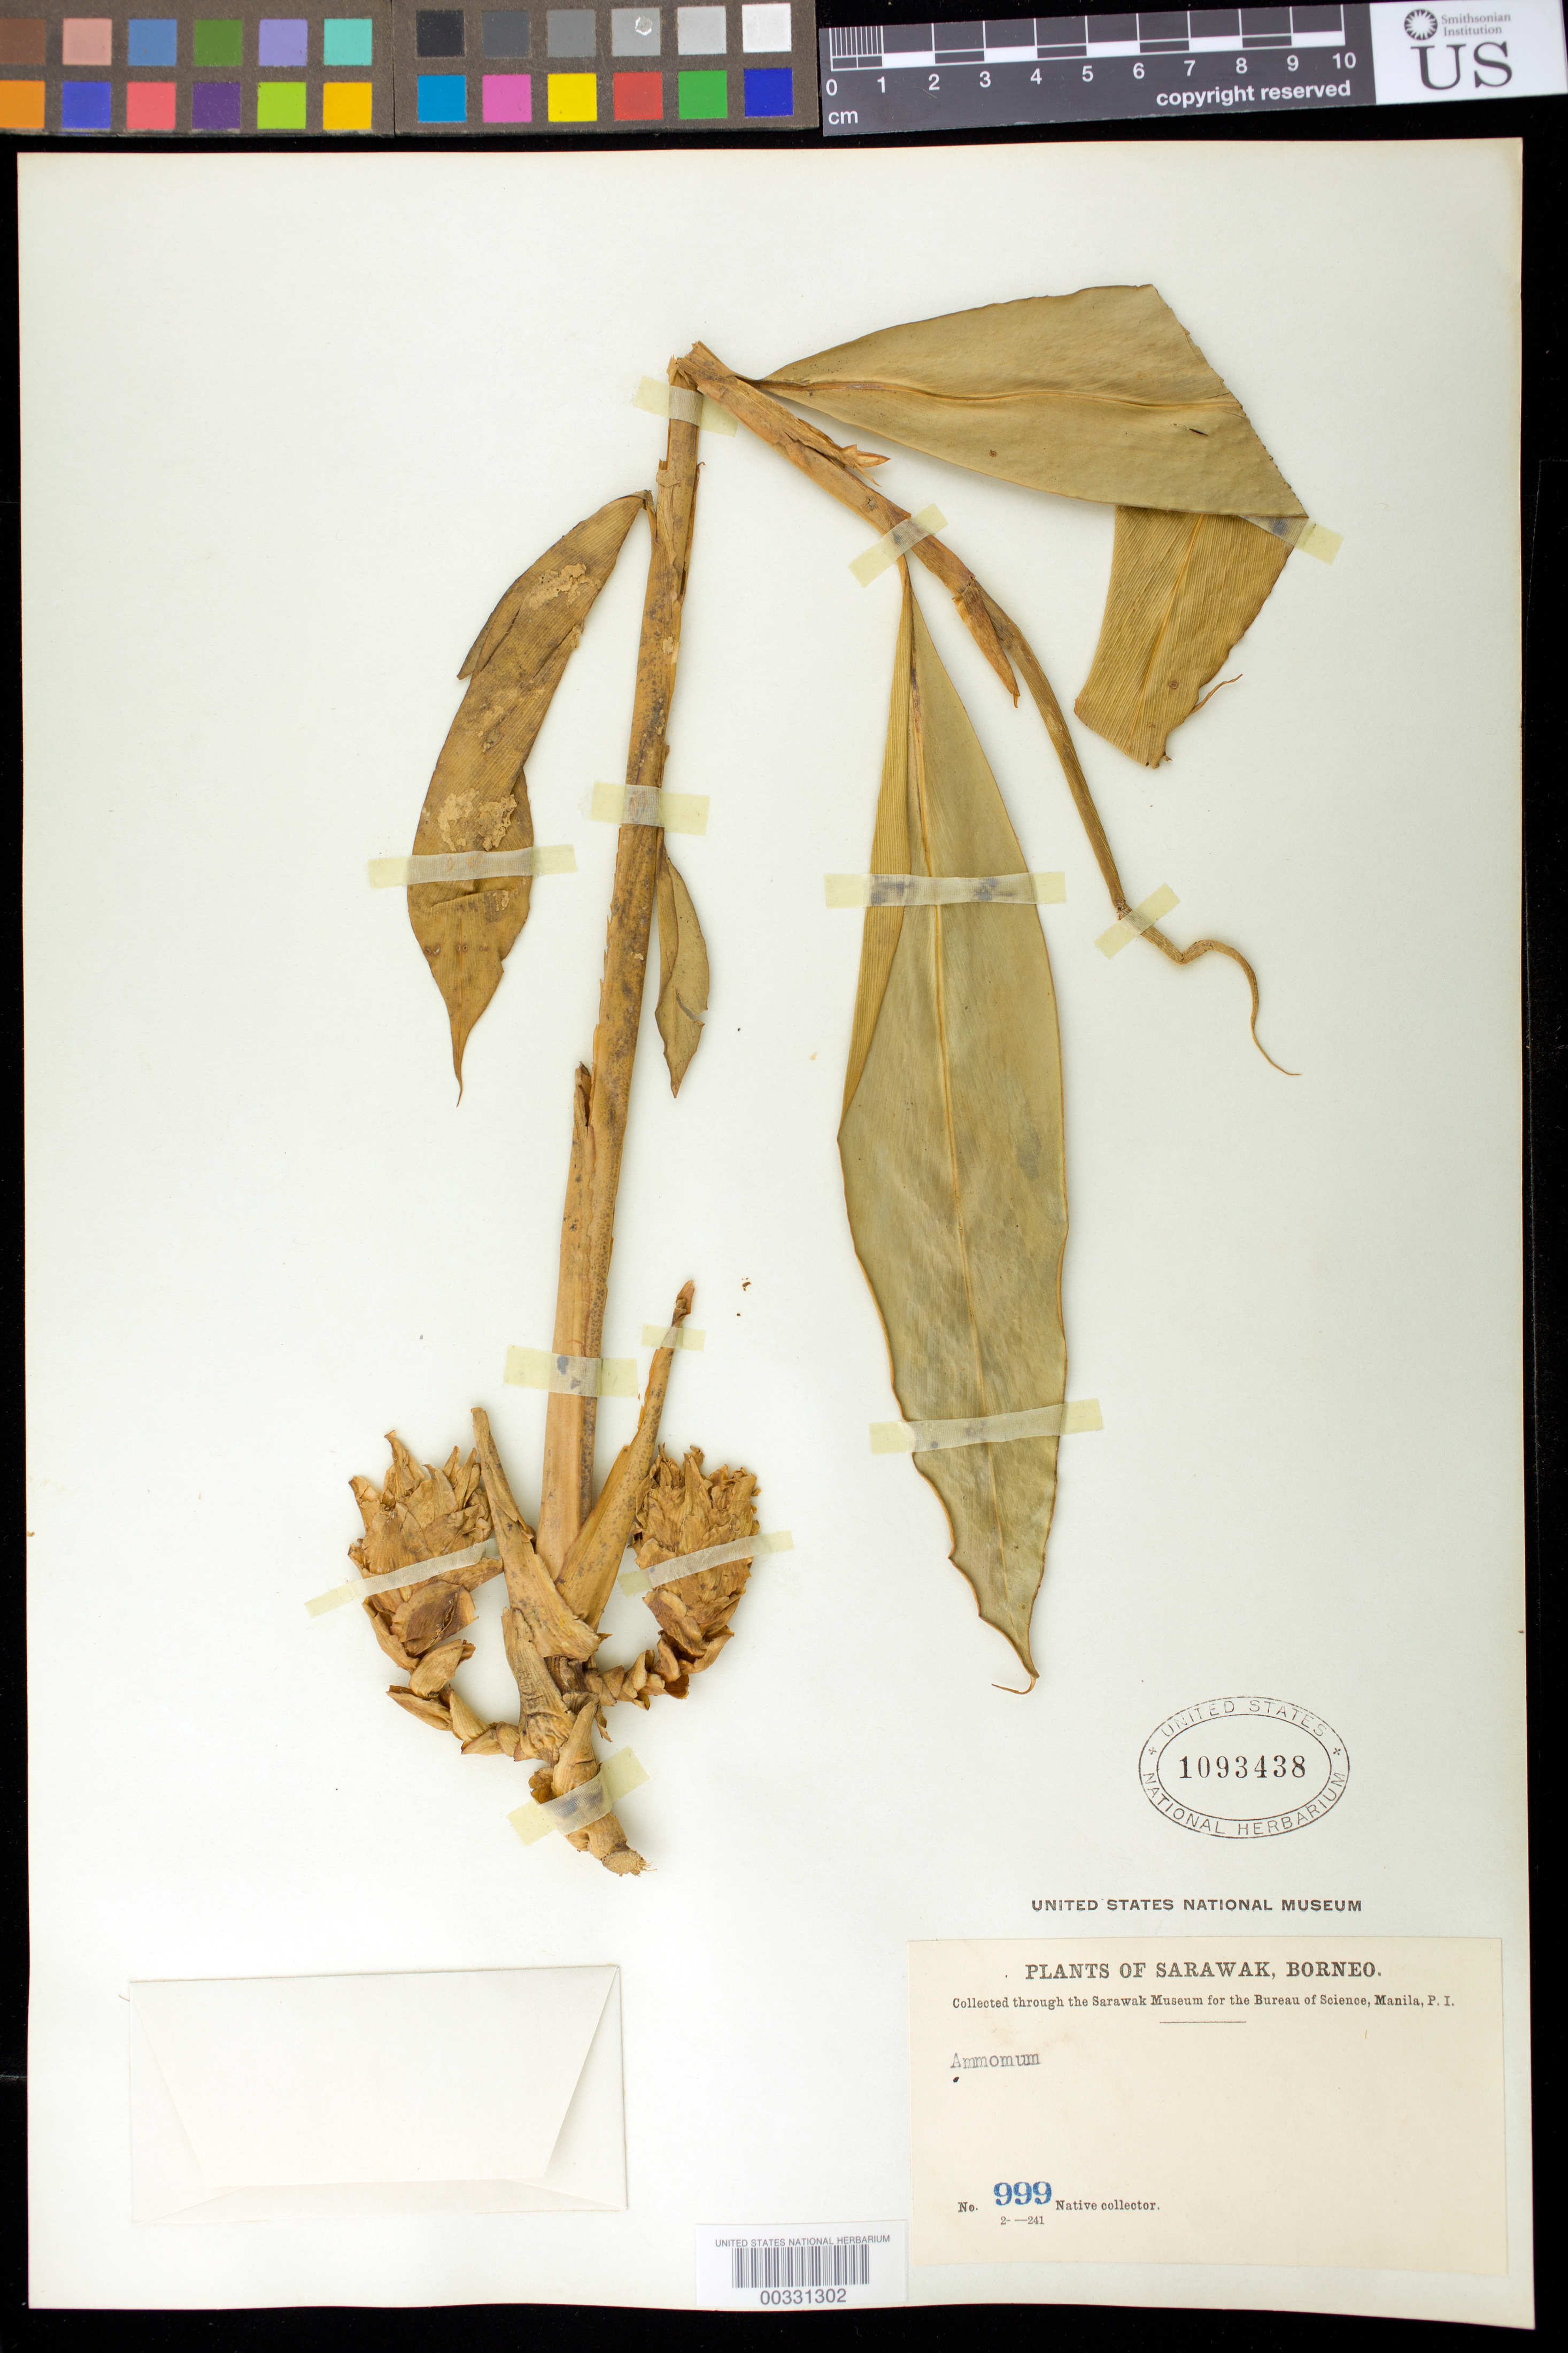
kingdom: Plantae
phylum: Tracheophyta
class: Liliopsida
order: Zingiberales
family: Zingiberaceae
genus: Amomum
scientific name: Amomum sp.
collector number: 999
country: Malaysia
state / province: Sarawak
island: Borneo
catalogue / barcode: US 1093438